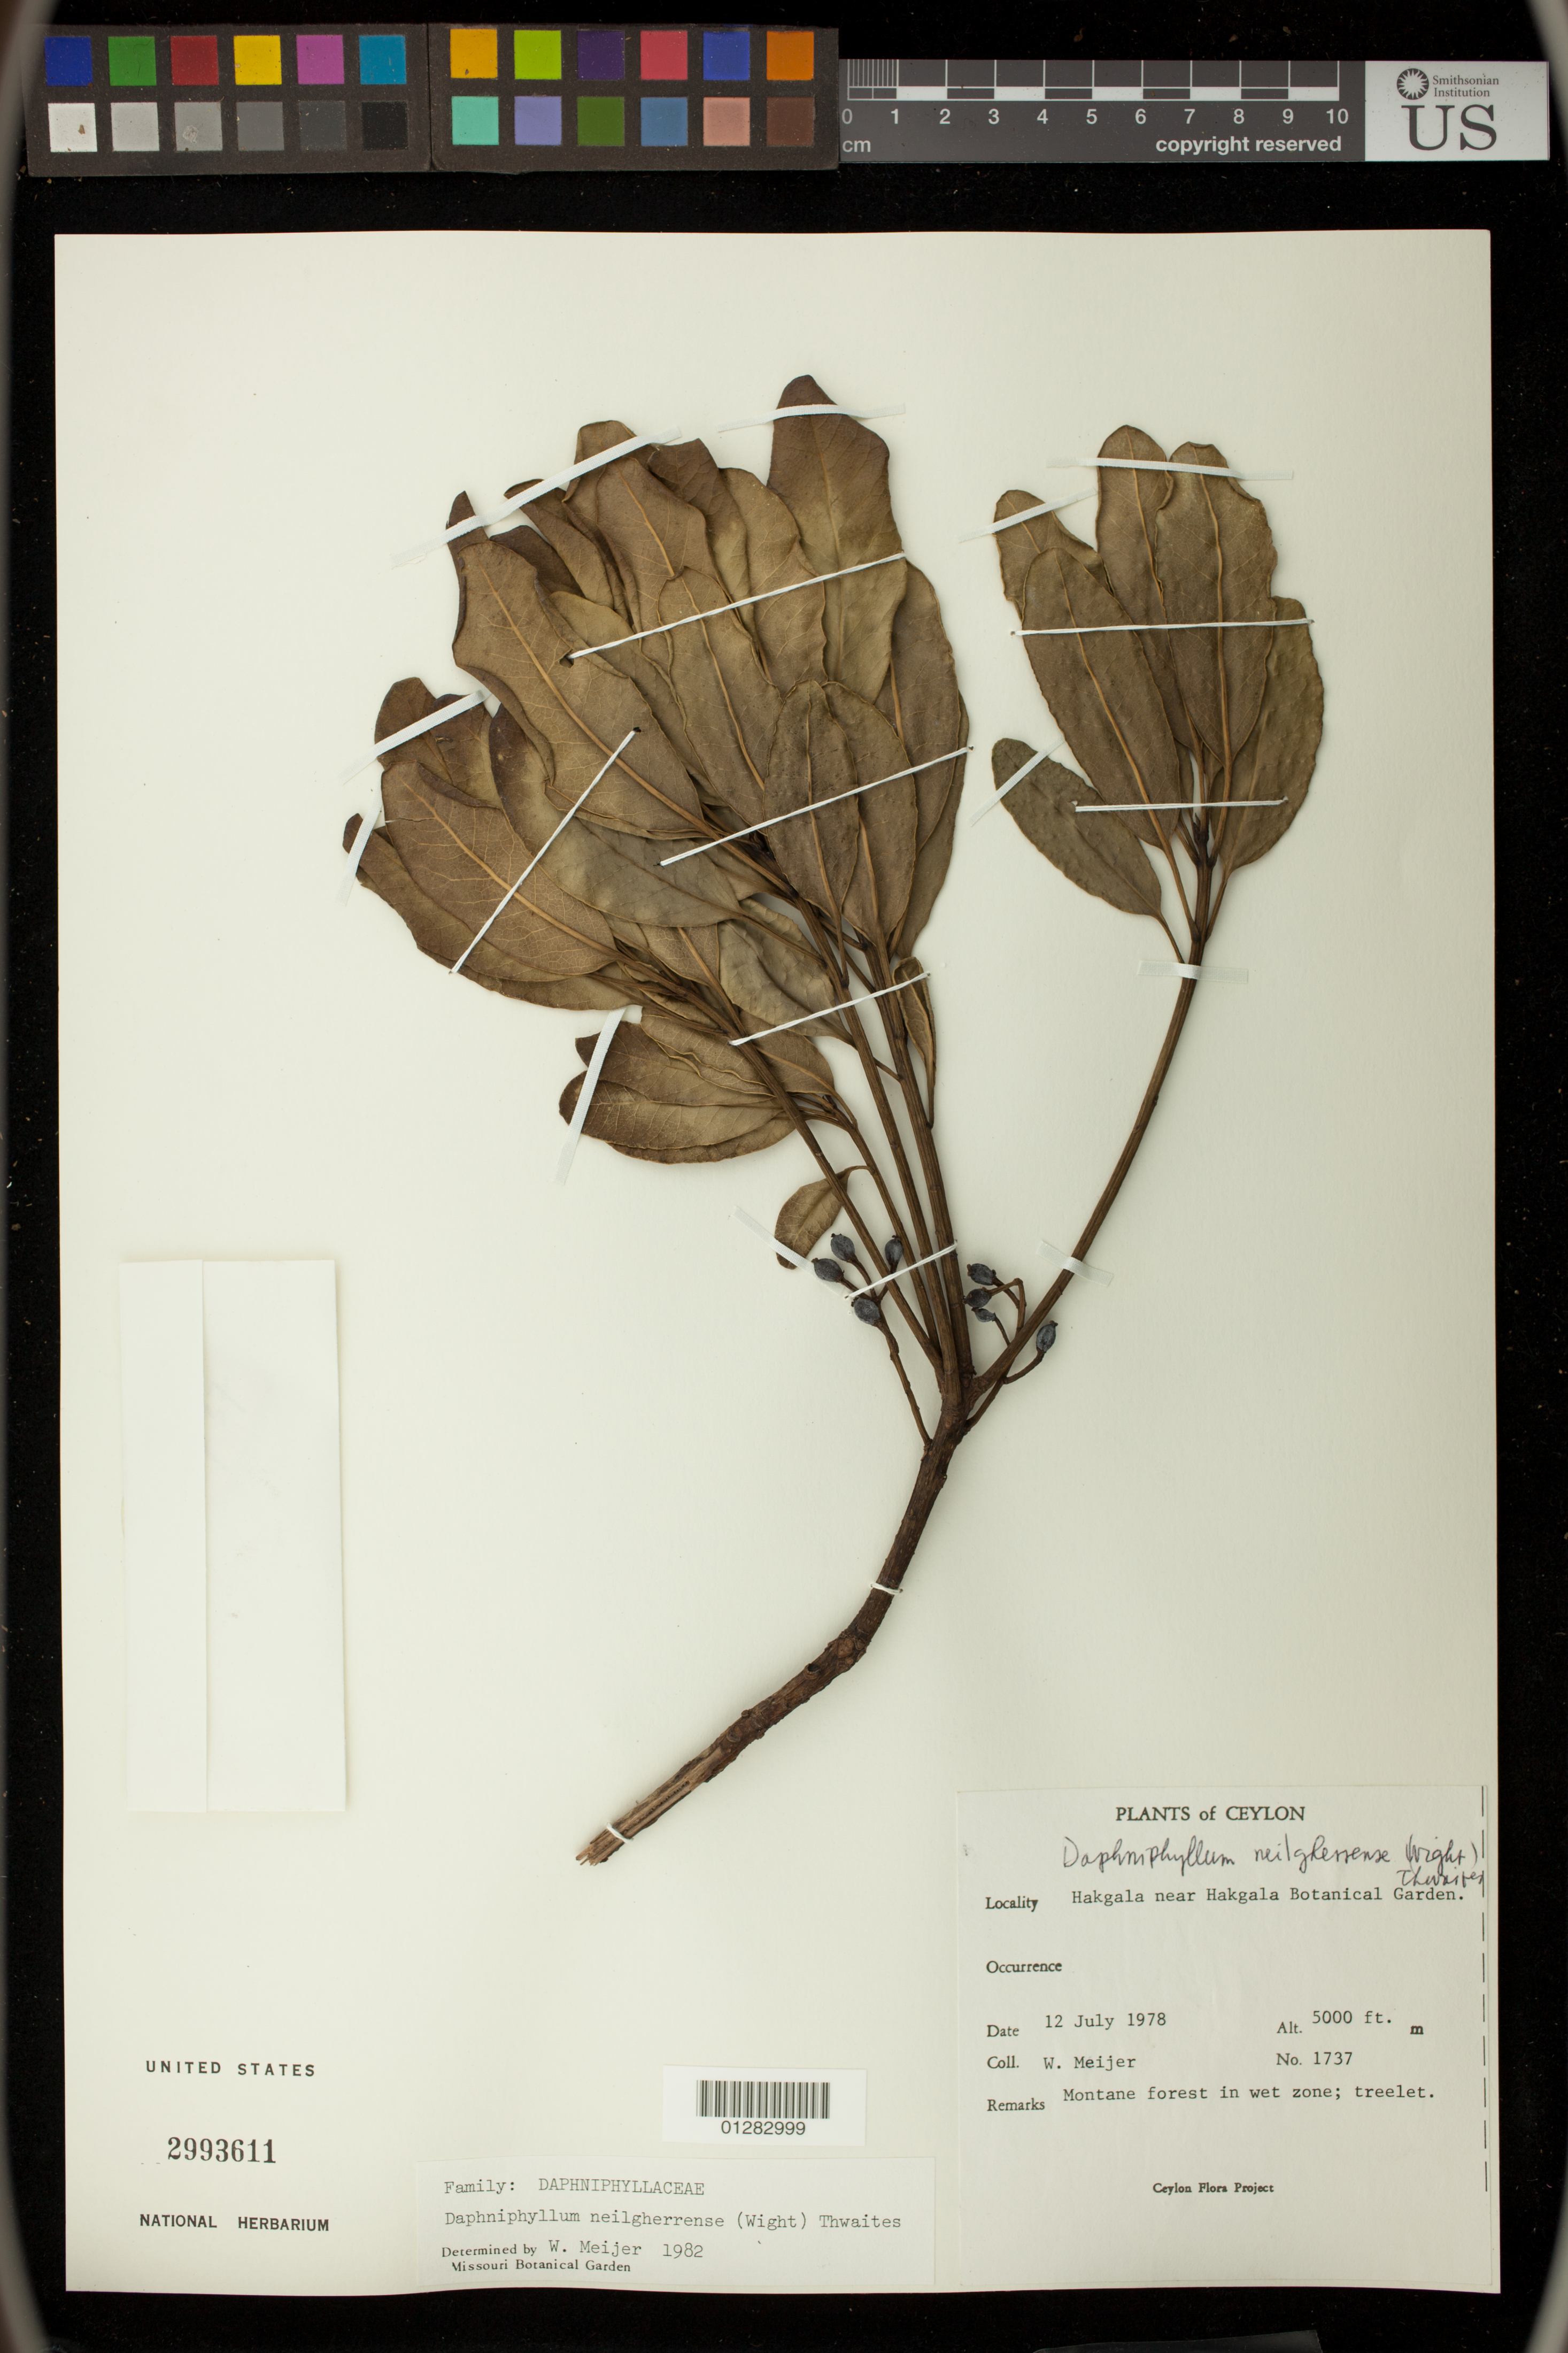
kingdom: Plantae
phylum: Tracheophyta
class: Magnoliopsida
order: Saxifragales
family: Daphniphyllaceae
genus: Daphniphyllum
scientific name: Daphniphyllum glaucescens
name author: Blume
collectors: -- Meijer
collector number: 1737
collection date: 1978-07-12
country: Sri Lanka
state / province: Central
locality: Hakgala near Hakgala Botanical Garden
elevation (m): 1524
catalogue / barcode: US 2993611